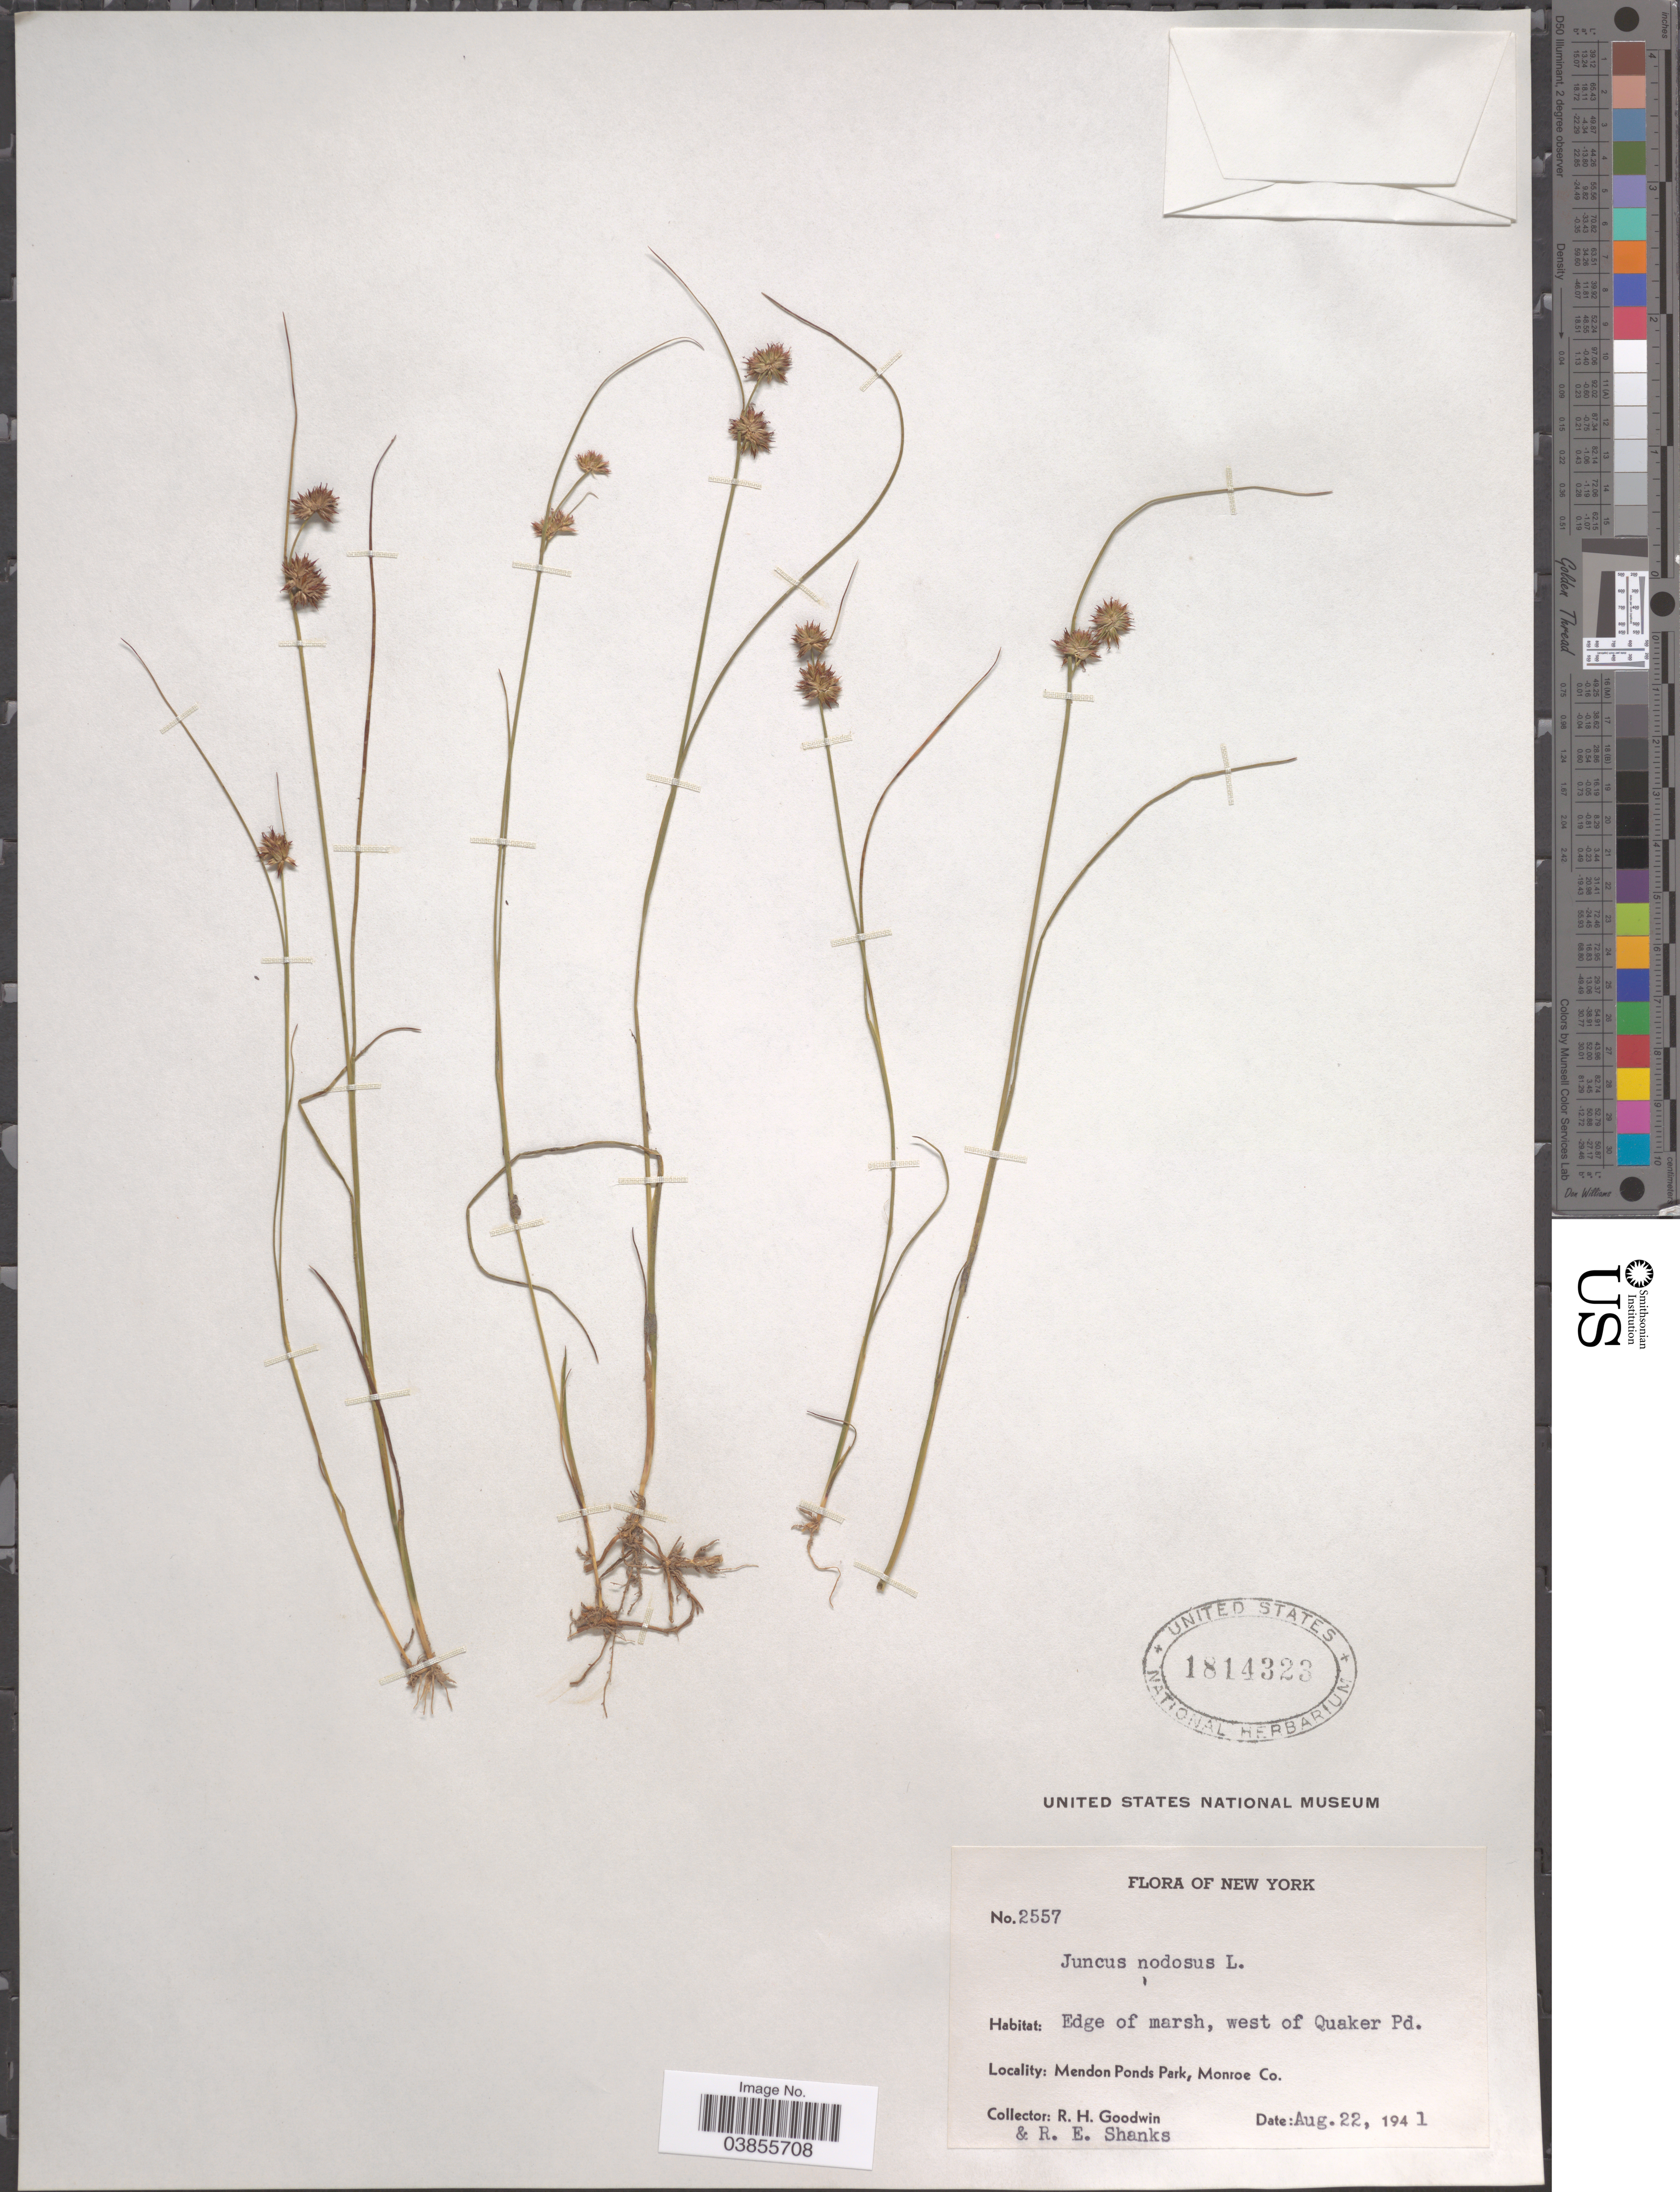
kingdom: Plantae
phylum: Tracheophyta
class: Liliopsida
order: Poales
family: Juncaceae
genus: Juncus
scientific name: Juncus nodosus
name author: L.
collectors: R. Goodwin & R. Shanks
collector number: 2557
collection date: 1941-08-22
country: United States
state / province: New York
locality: Edge of marsh, west of Quaker Pd. Mendon Ponds Park, Monroe Co.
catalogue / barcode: US 1814323